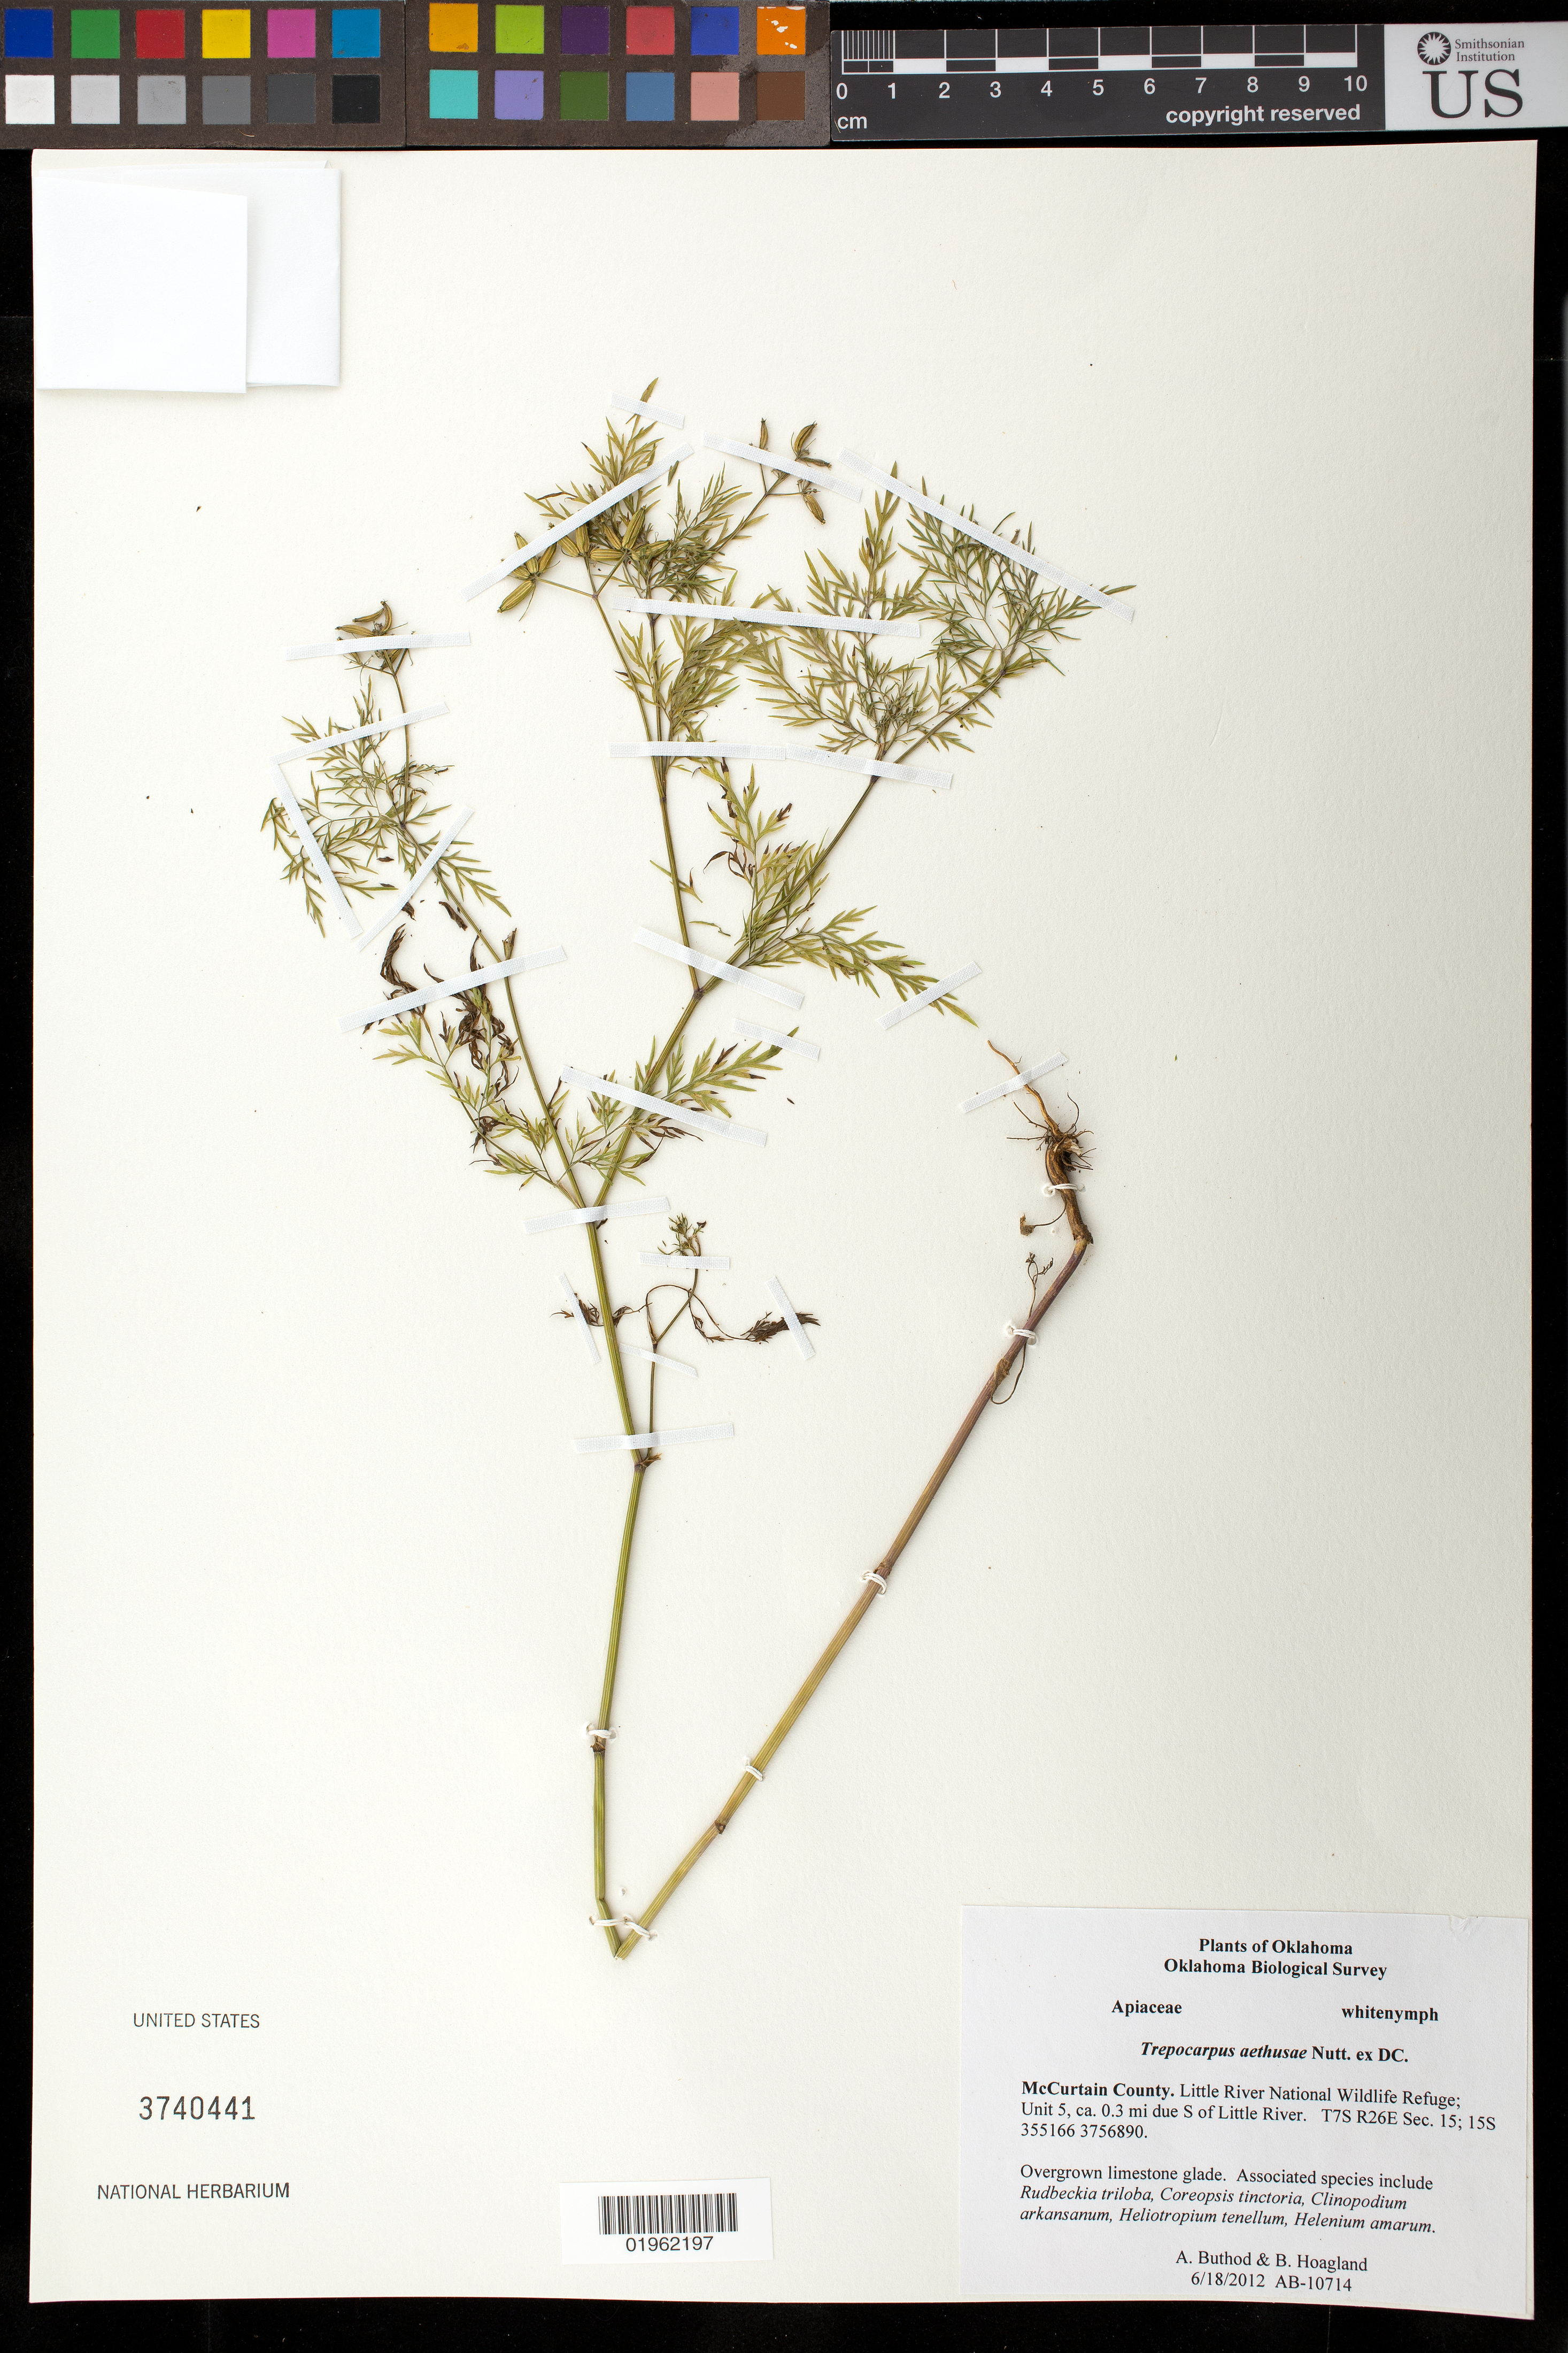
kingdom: Plantae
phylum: Tracheophyta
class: Magnoliopsida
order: Apiales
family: Apiaceae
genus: Trepocarpus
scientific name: Trepocarpus aethusae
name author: Nutt. ex DC.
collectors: A. Buthod & B. Hoagland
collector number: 10714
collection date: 2012-06-18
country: United States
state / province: Oklahoma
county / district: McCurtain County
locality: Little River National Wildlife Refuge; Unit 5, ca 0.3 mi due S of Little River. T7S R26E Sec 15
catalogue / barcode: US 3740441